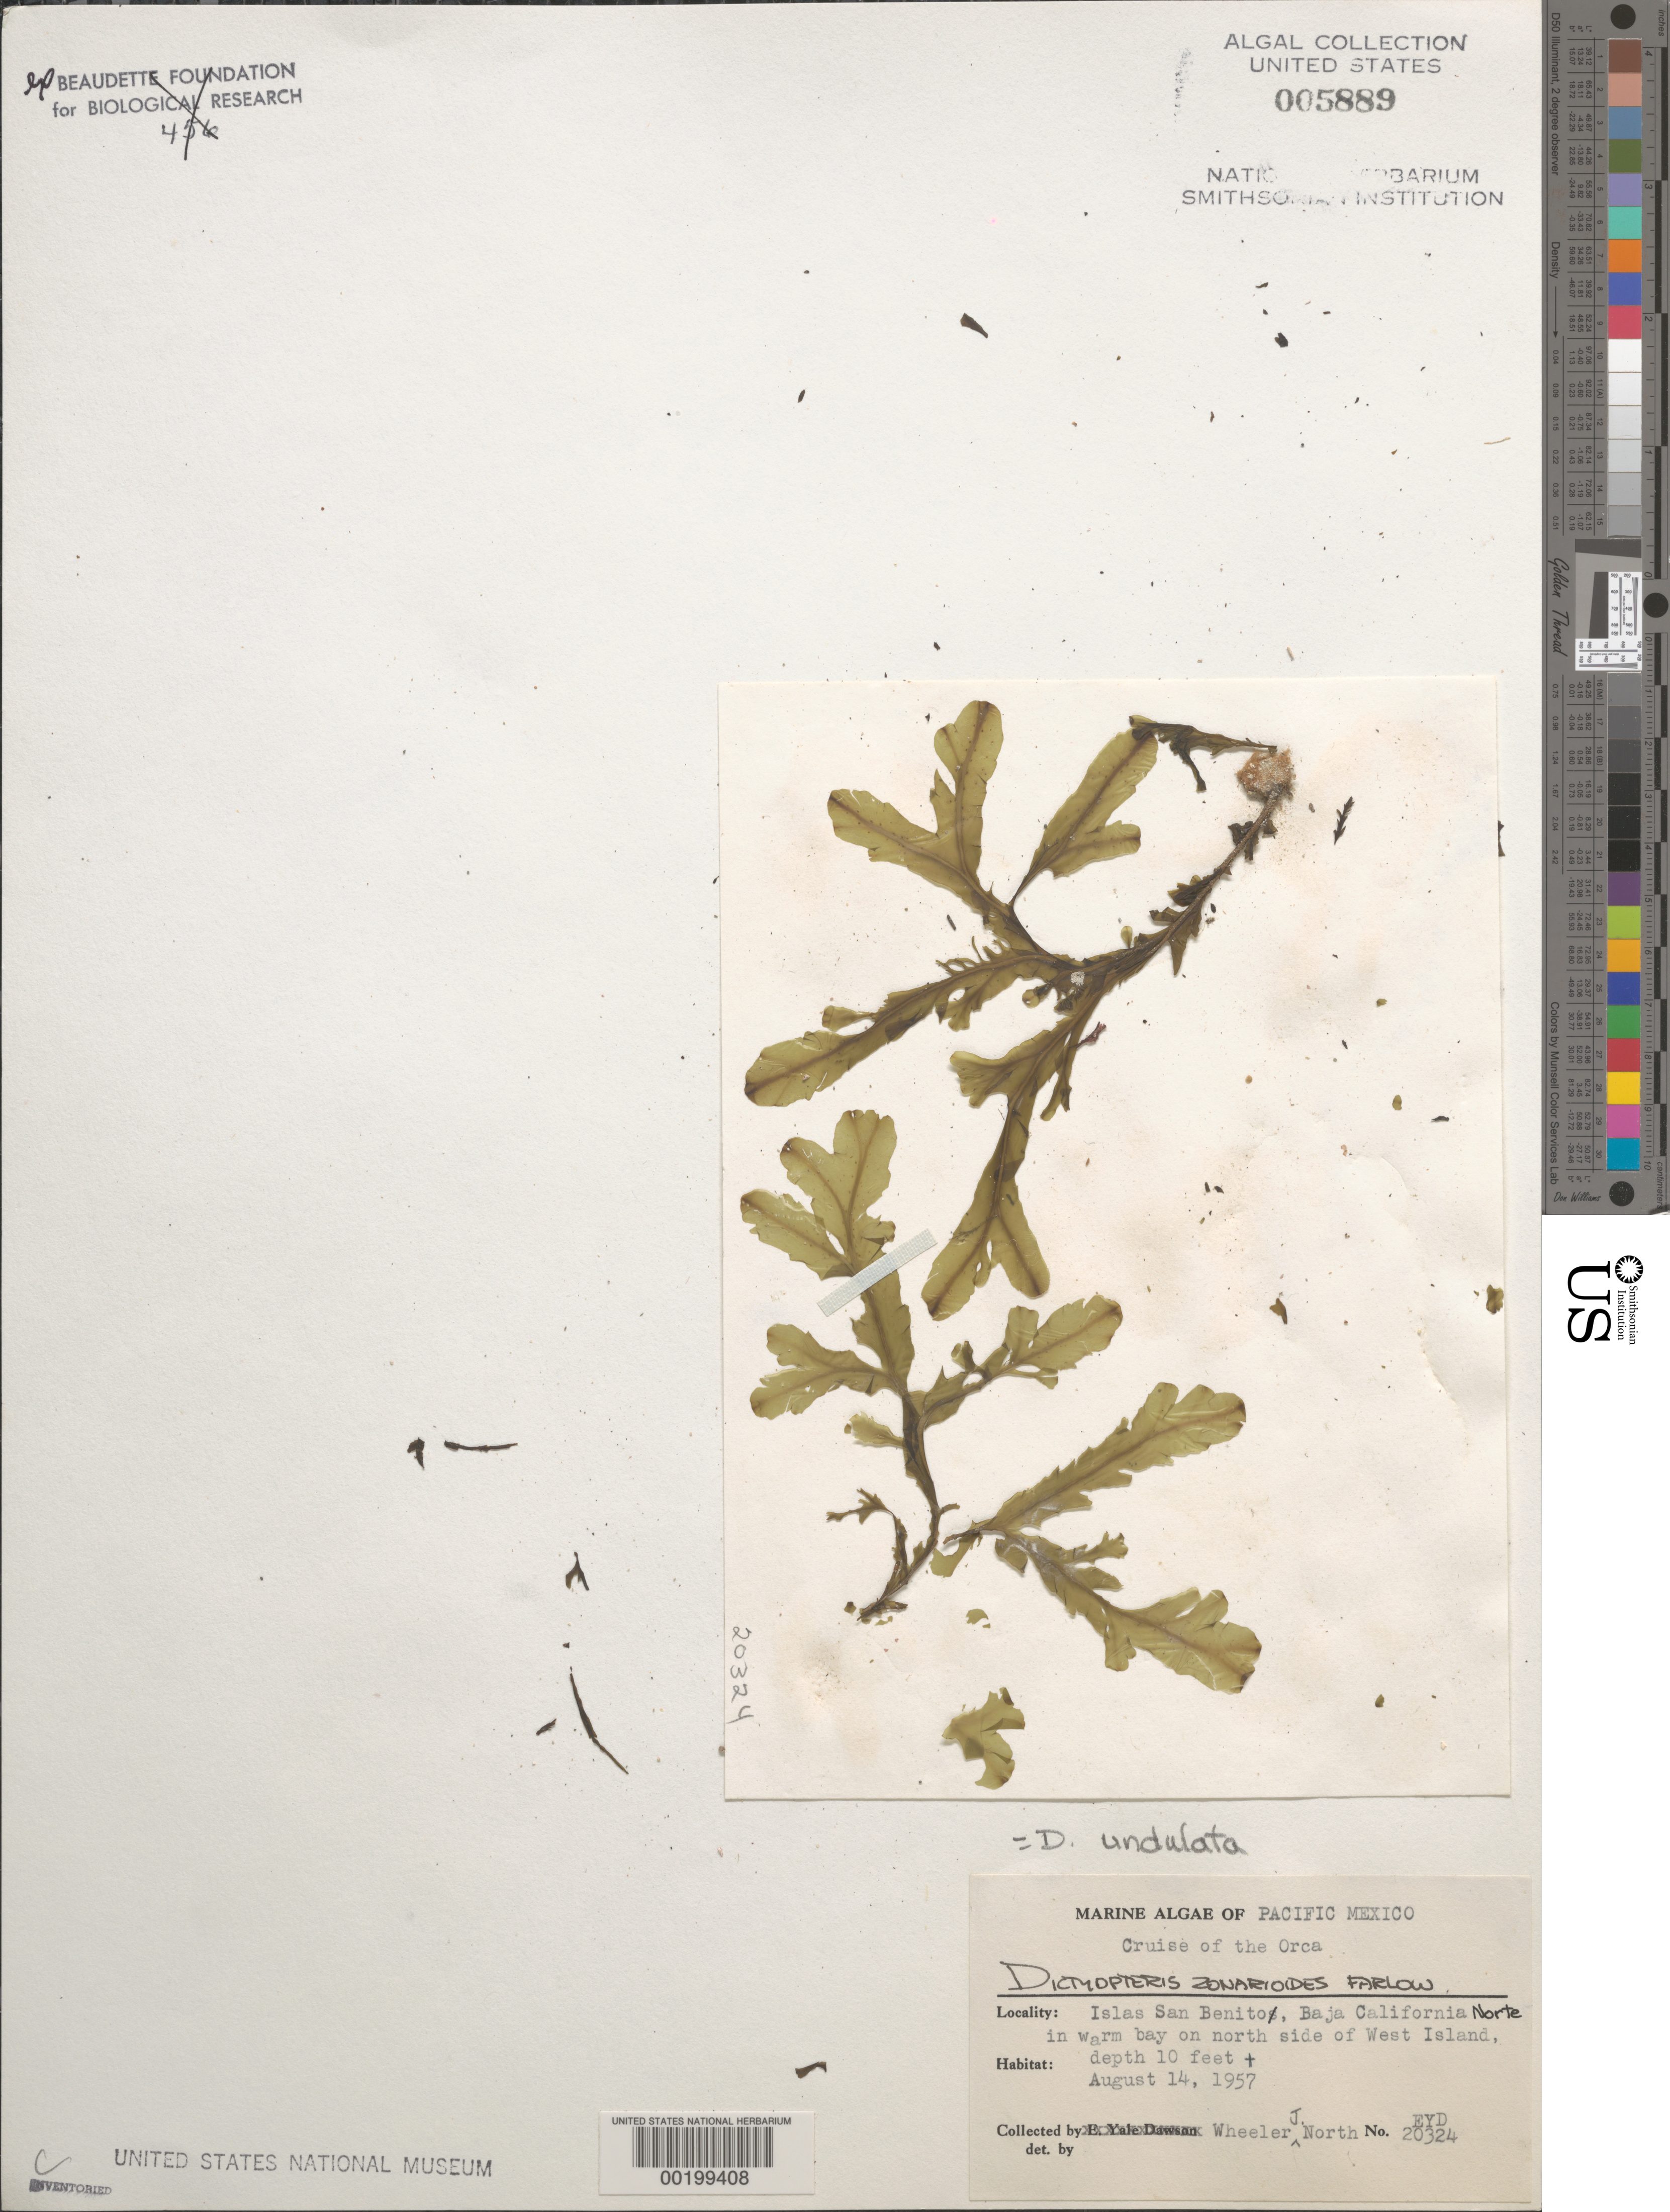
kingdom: Chromista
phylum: Ochrophyta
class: Phaeophyceae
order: Dictyotales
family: Dictyotaceae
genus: Dictyopteris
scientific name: Dictyopteris undulata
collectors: W. North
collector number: EYD 20324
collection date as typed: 14 Aug 1957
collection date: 1957-08-14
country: Mexico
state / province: Baja California Norte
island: West Island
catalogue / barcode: US 5889